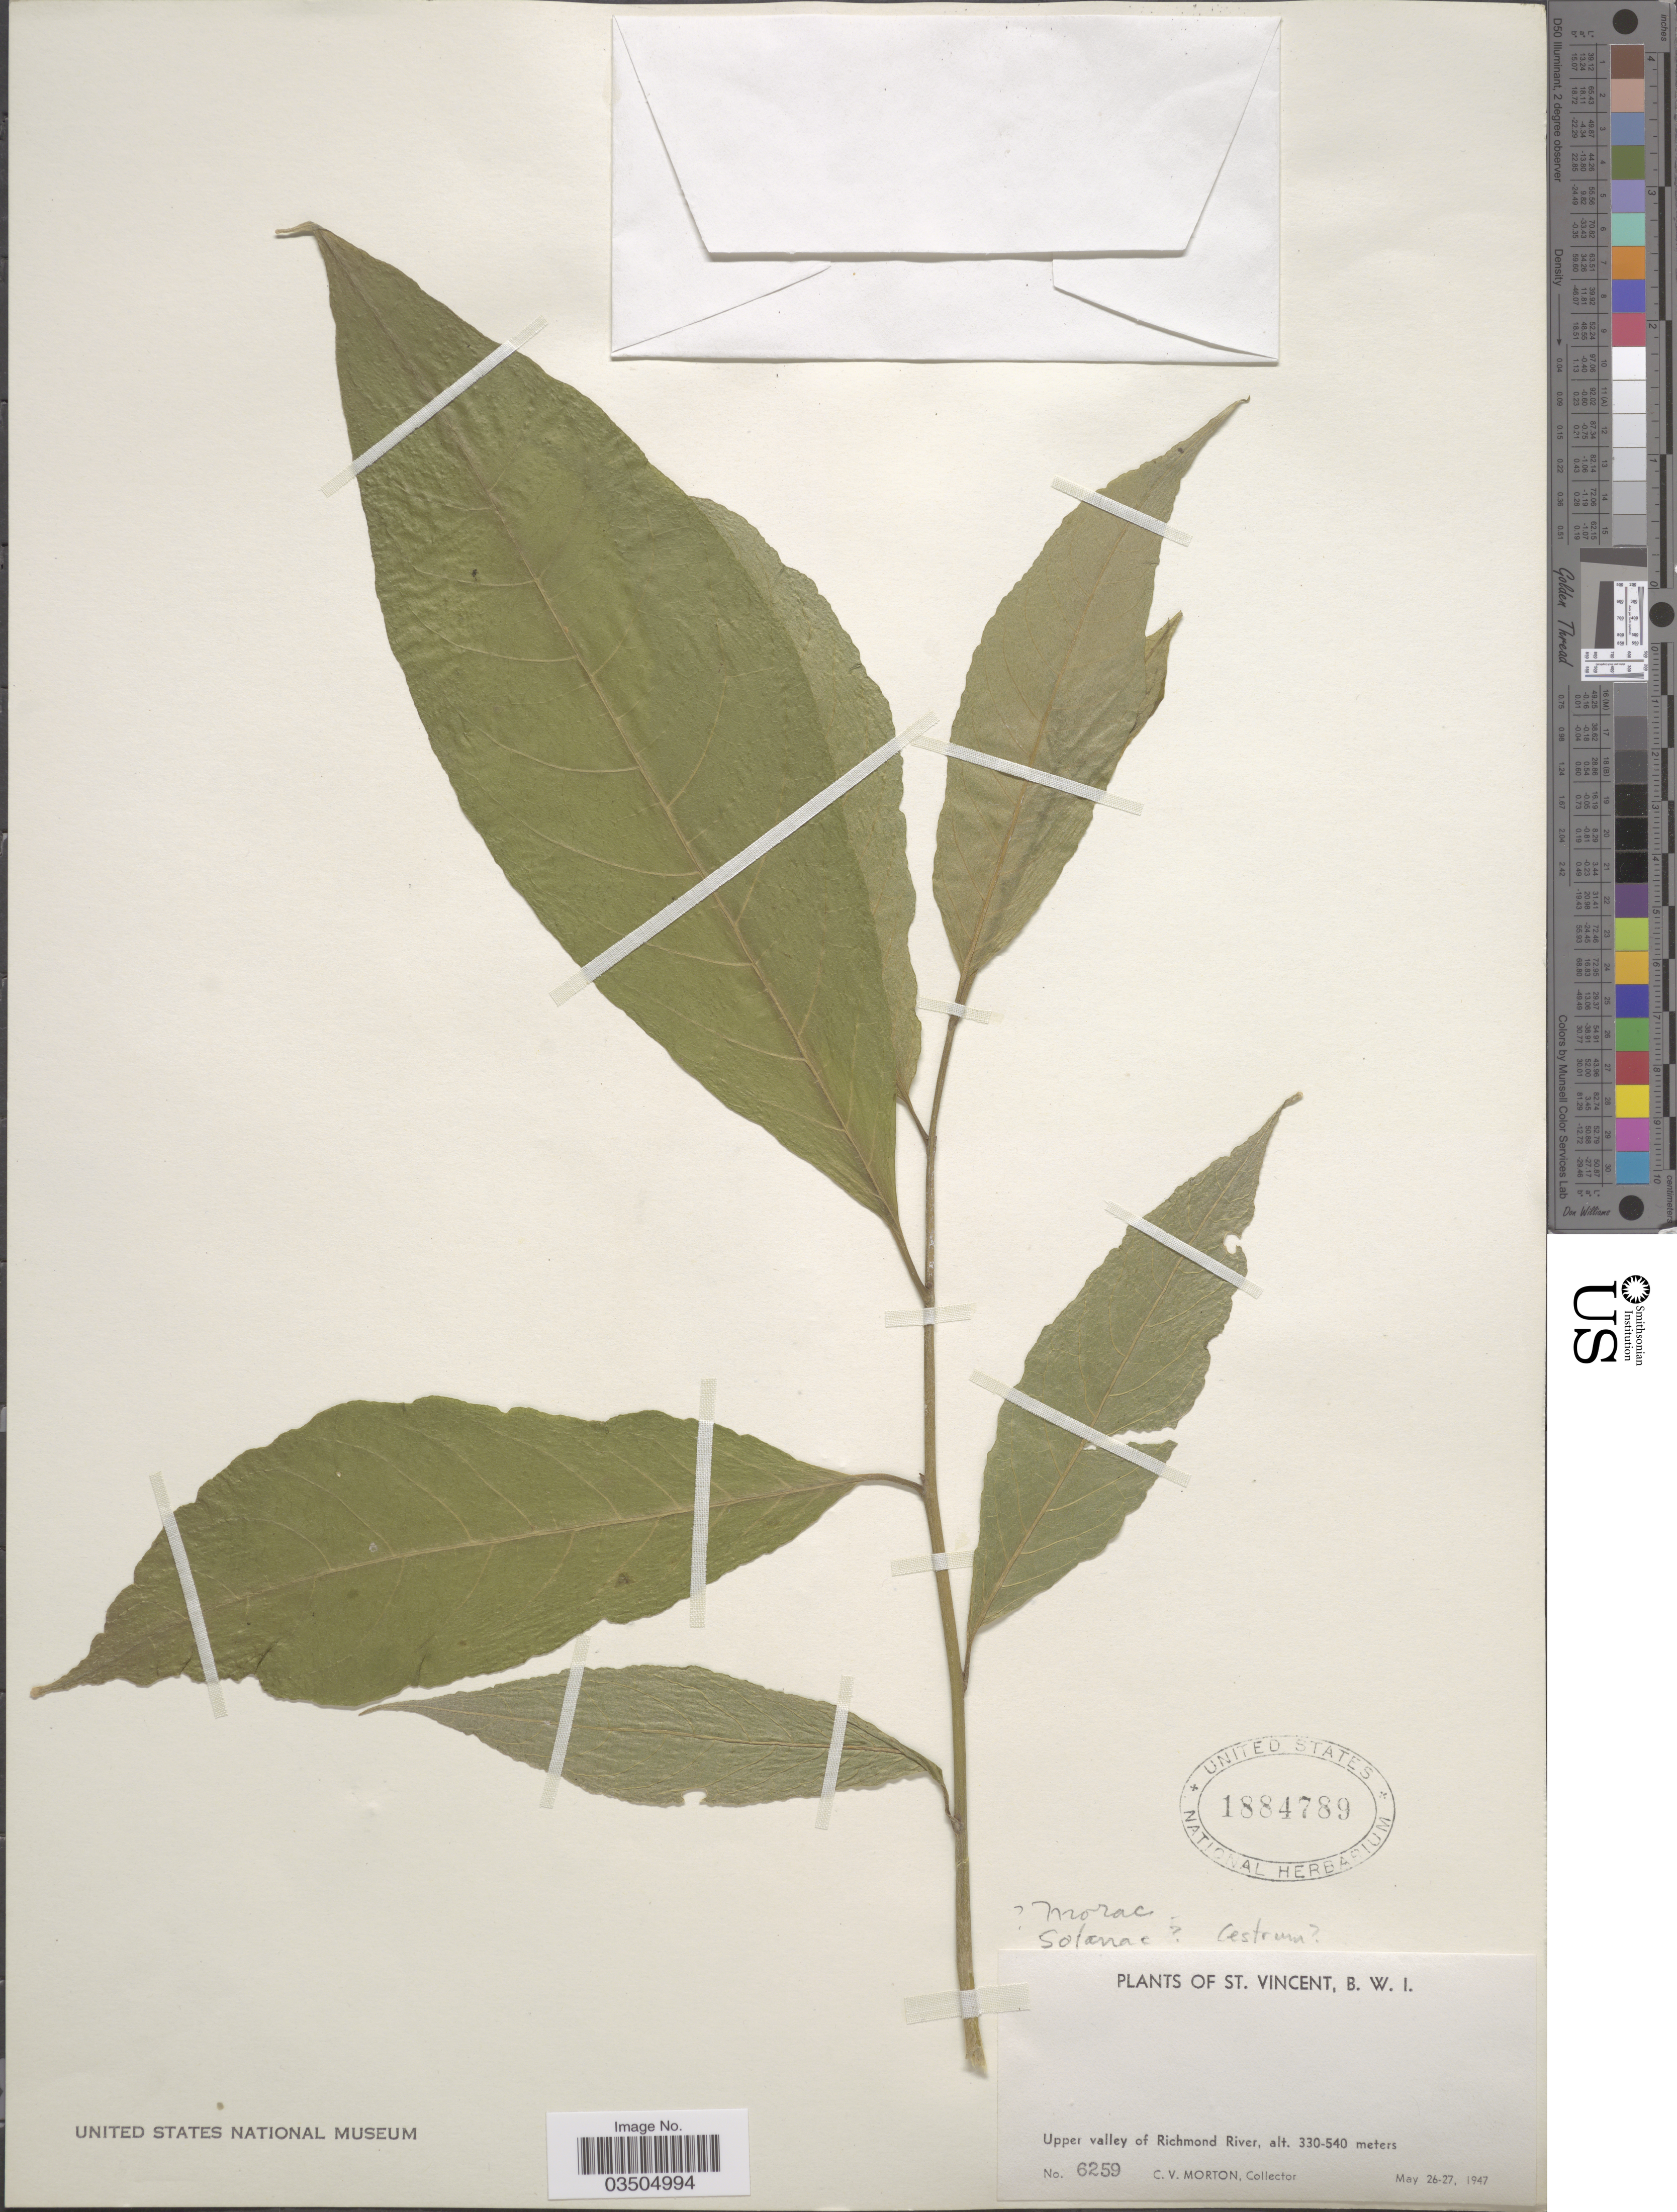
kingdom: Plantae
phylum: Tracheophyta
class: Magnoliopsida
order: Proteales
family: Proteaceae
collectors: C. V. Morton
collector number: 6259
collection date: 1947-05-26/1947-05-27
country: St. Vincent - Grenadines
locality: St. Vincent, B. W. I. Upeer valley of Richmond River.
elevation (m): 330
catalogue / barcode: US 1884789